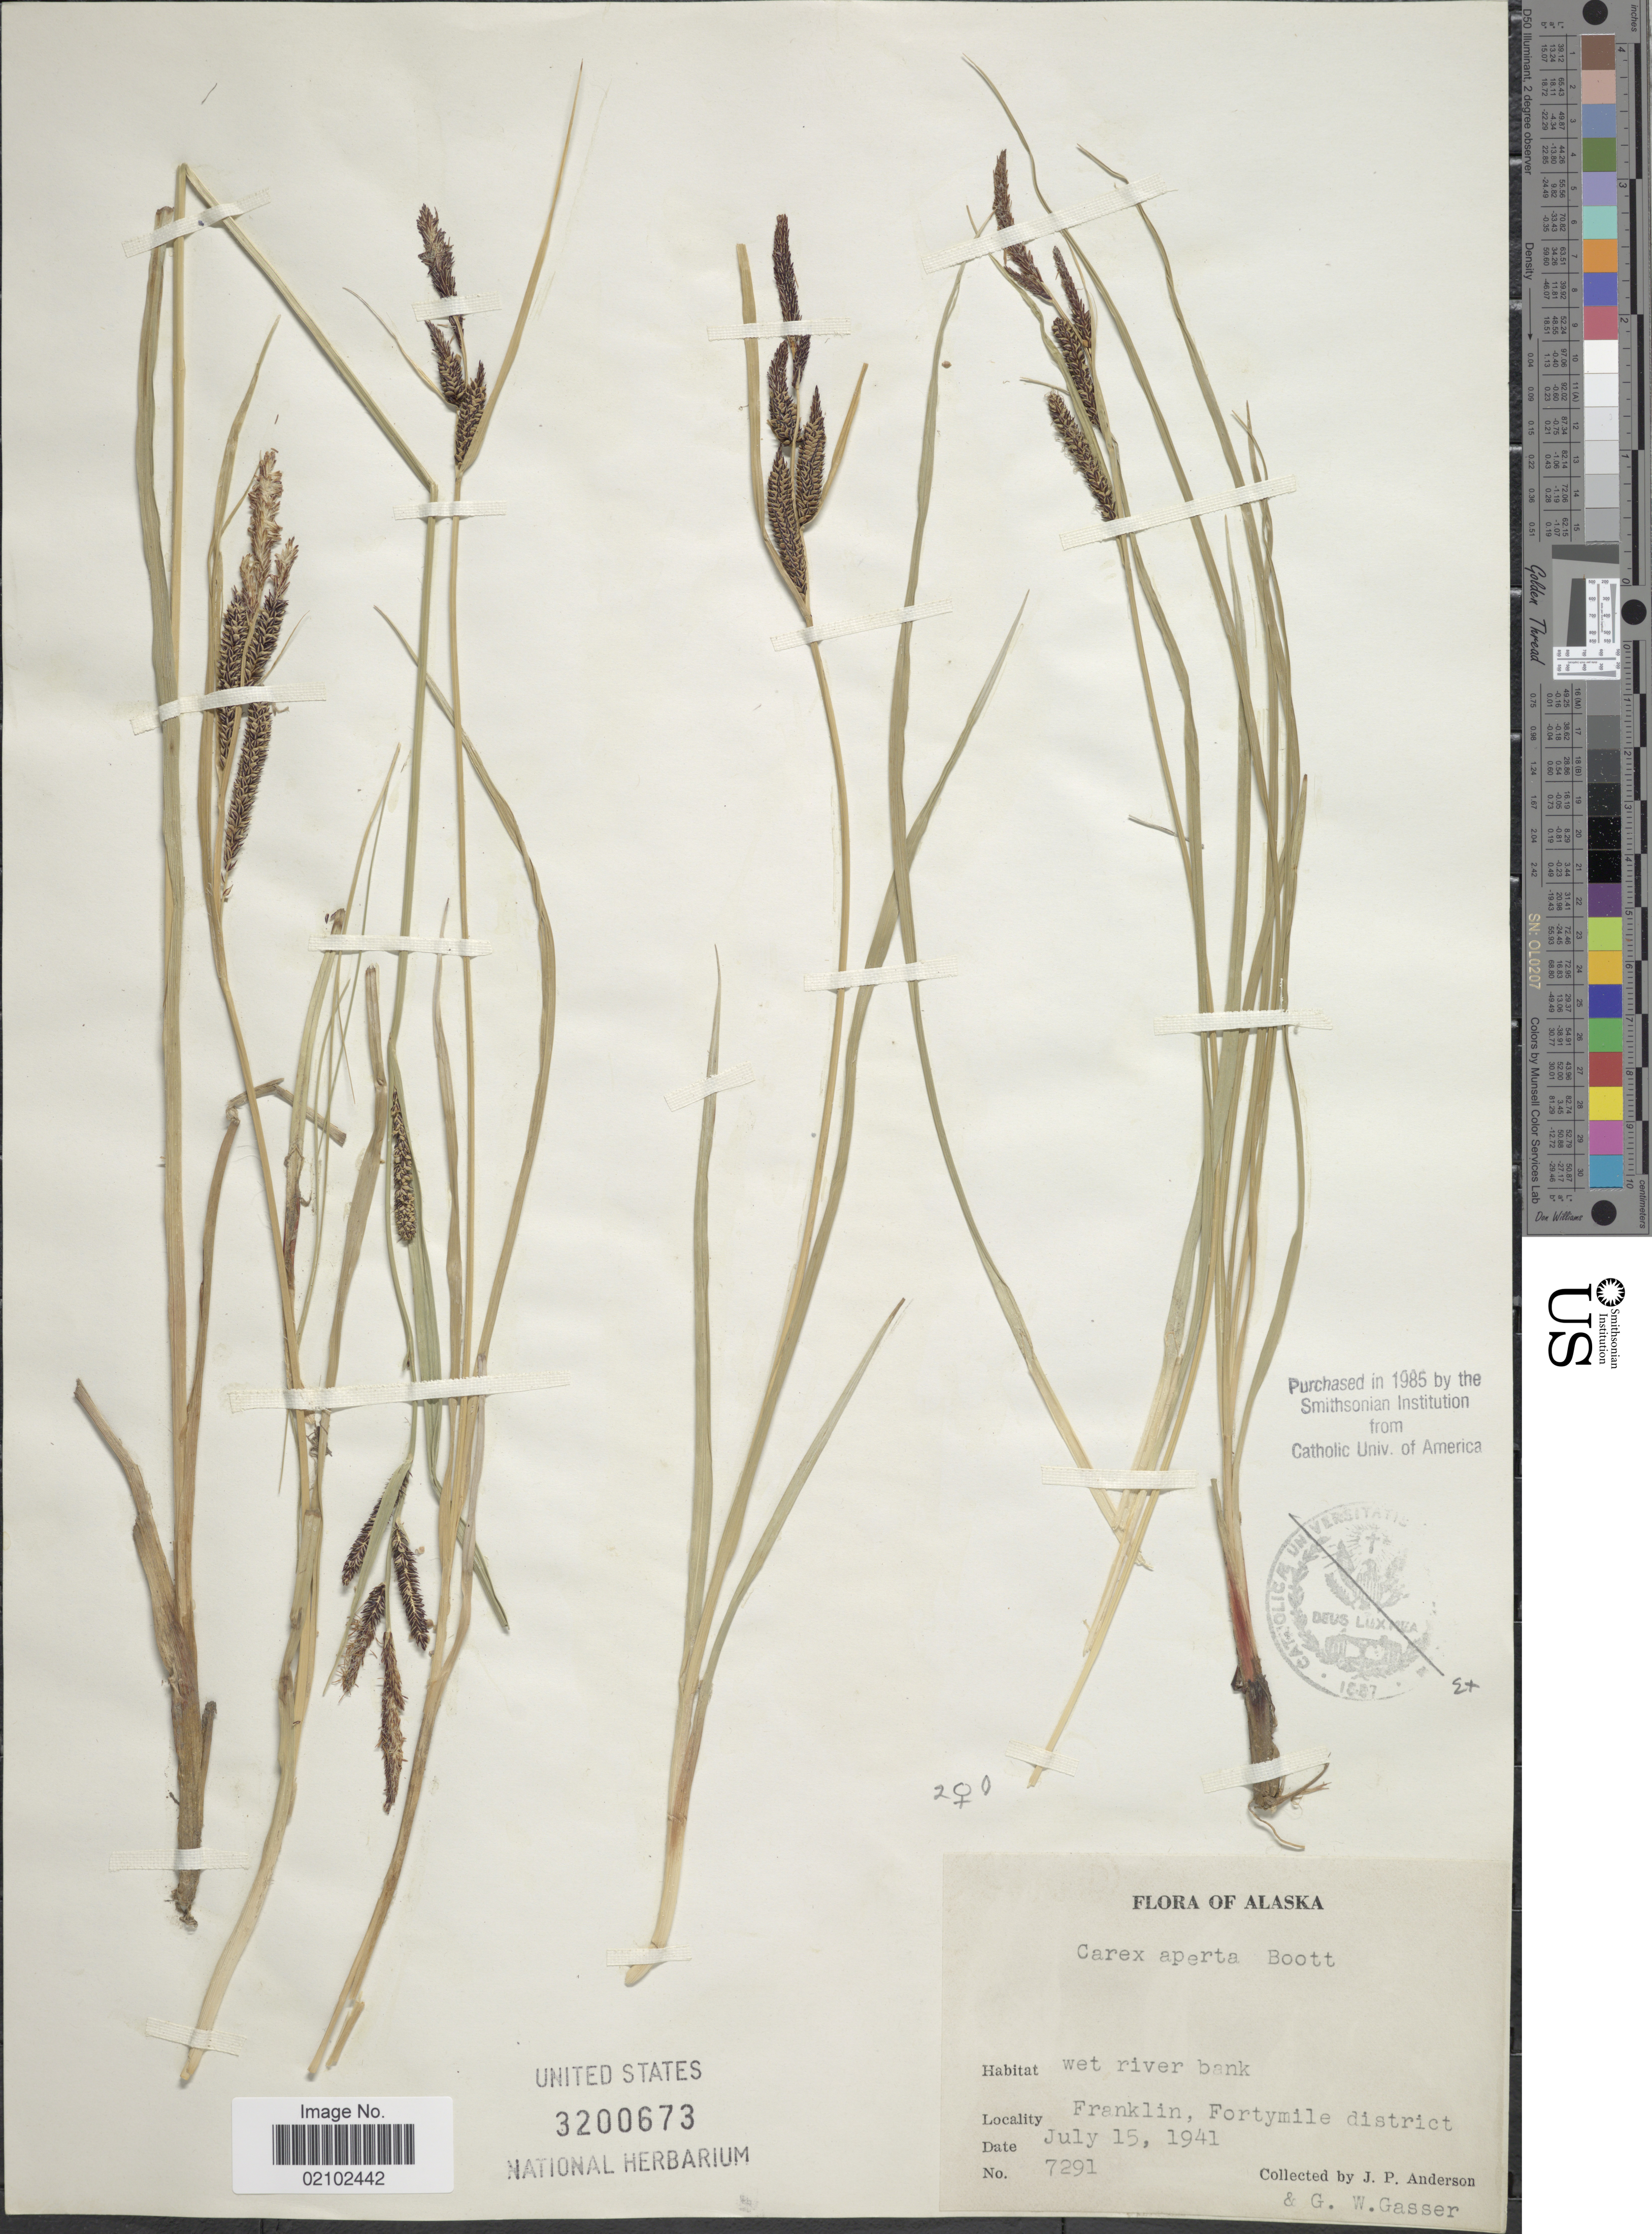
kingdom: Plantae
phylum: Tracheophyta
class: Liliopsida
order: Poales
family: Cyperaceae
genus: Carex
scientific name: Carex aperta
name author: Boott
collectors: J. P. Anderson & G. Gasser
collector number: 7291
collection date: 1941-07-15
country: United States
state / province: Alaska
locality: Wet river bank, Franklin, Fortymile district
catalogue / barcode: US 3200673